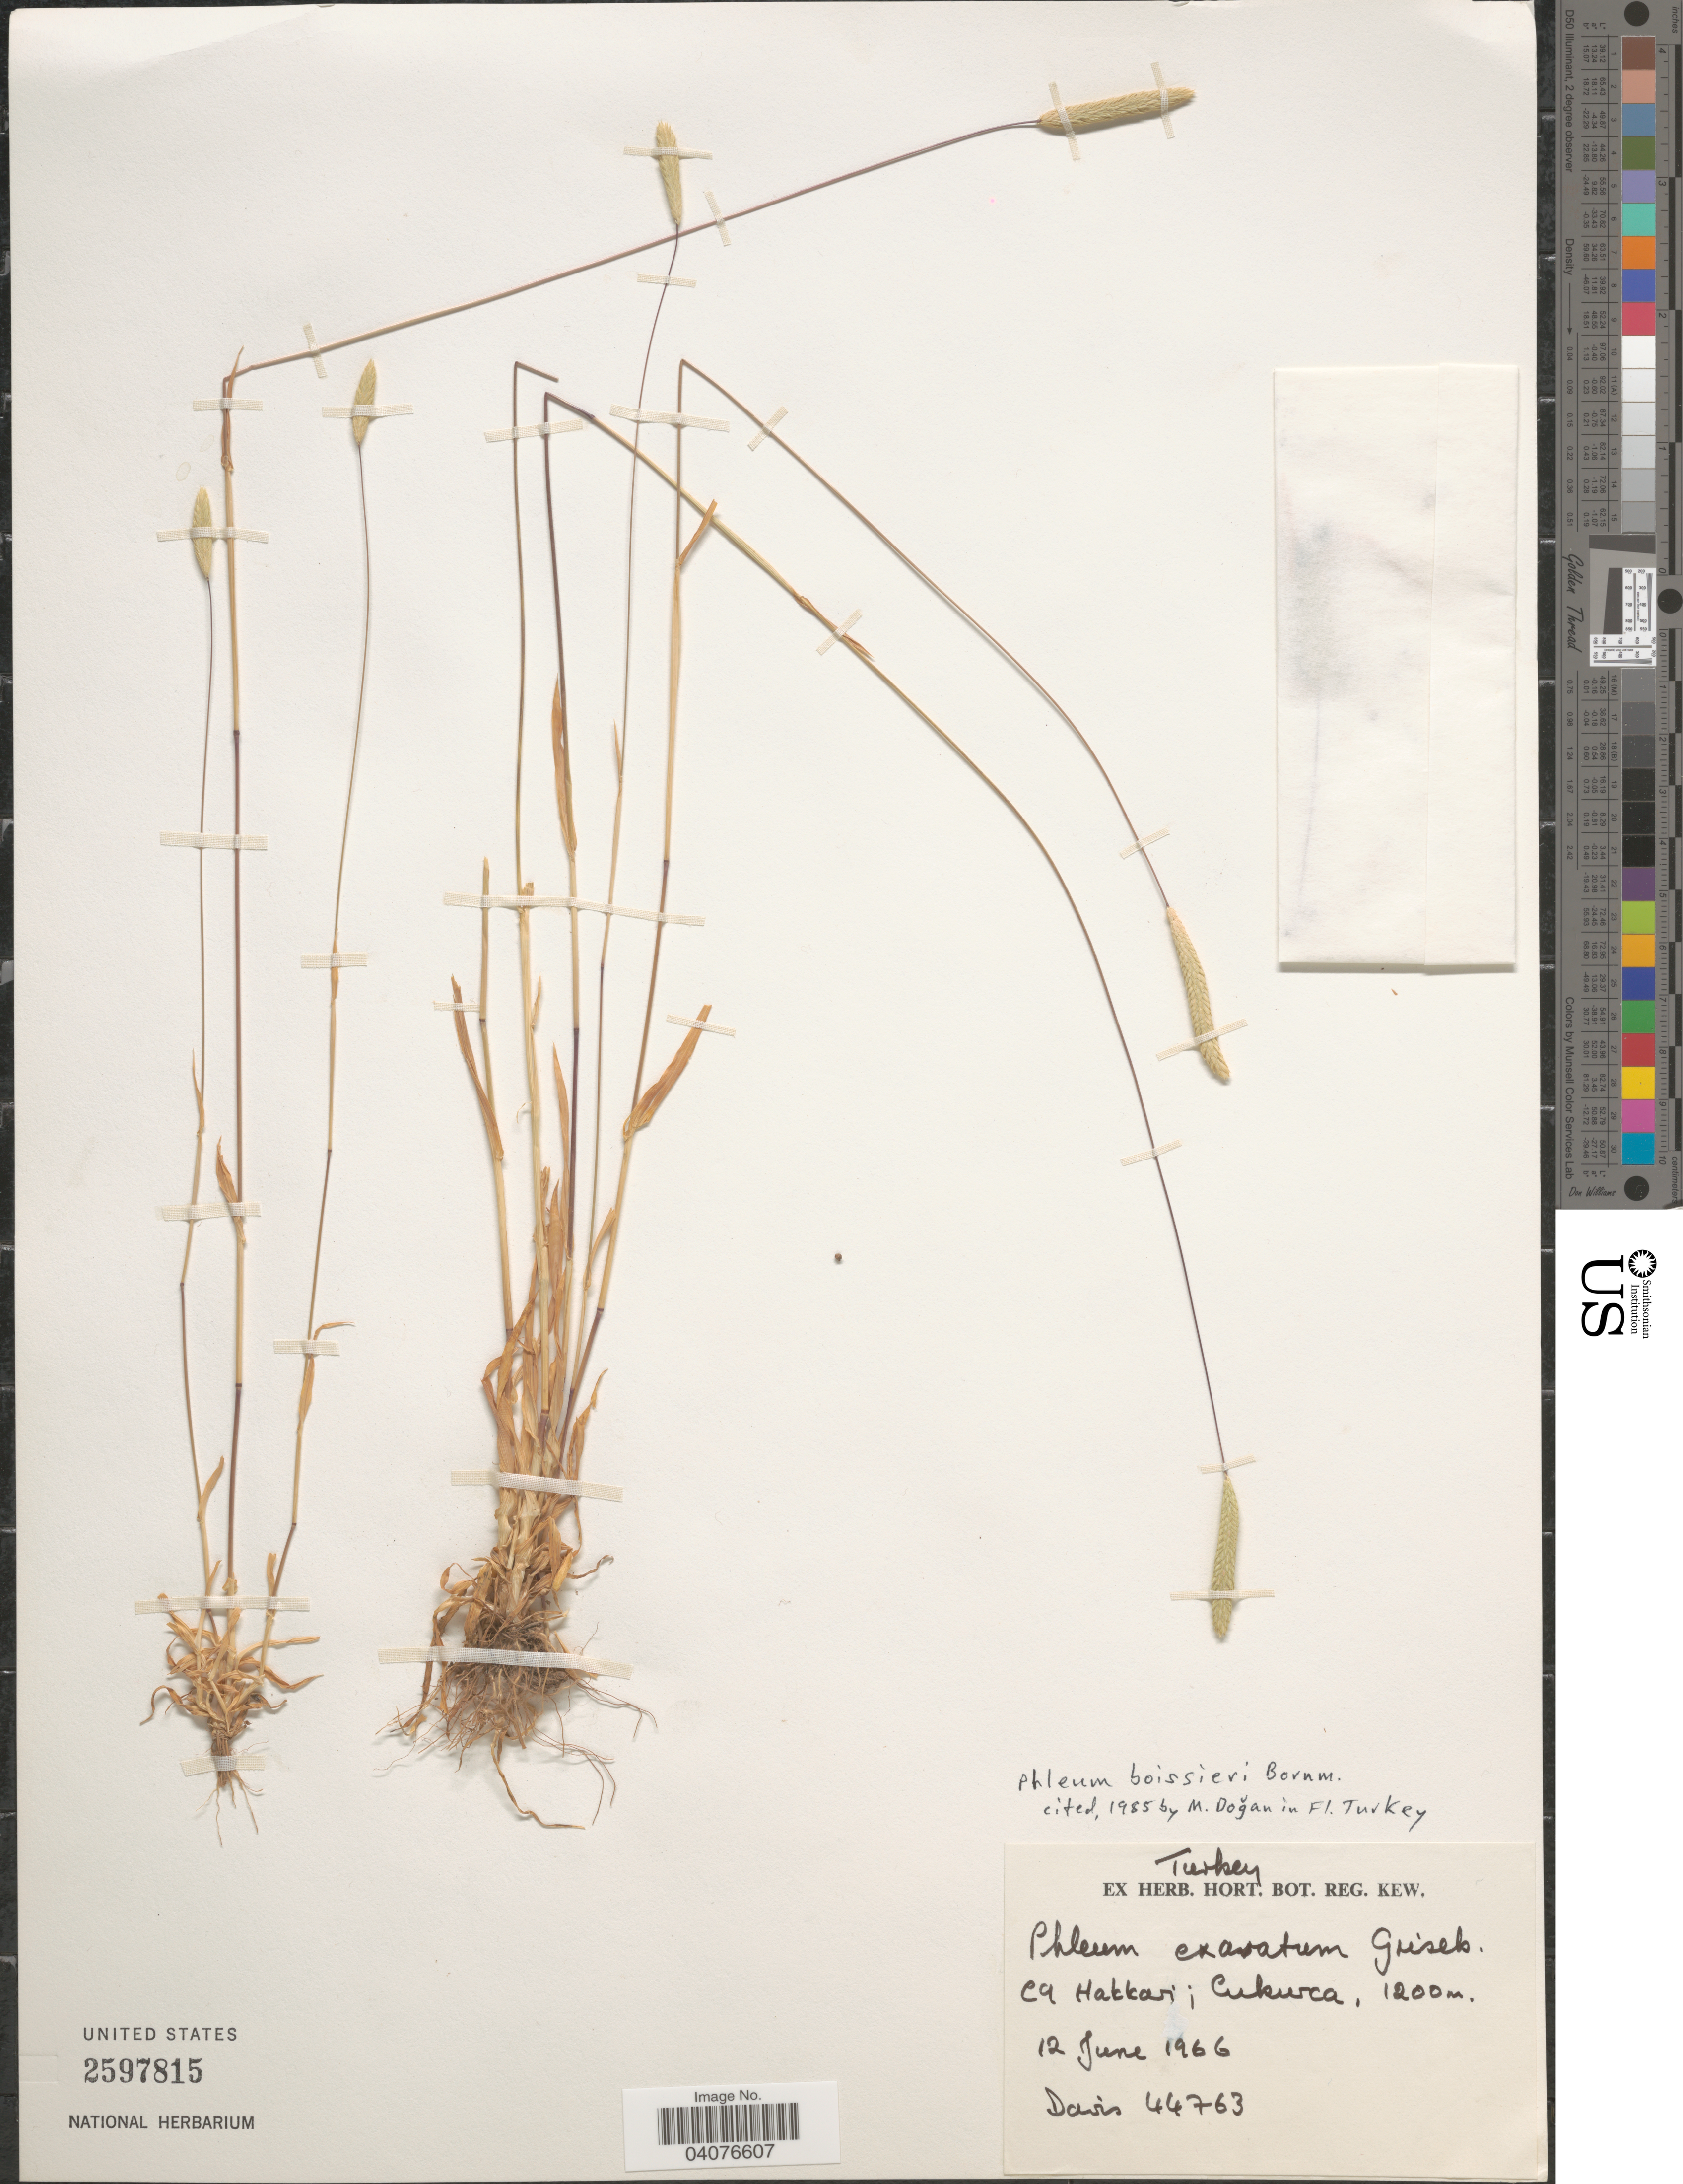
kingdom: Plantae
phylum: Tracheophyta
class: Liliopsida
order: Poales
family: Poaceae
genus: Phleum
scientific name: Phleum boissieri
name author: Bornm.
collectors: -. Davis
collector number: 44763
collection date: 1966-06-12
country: Turkey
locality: C9 Hakkari; Cukurca.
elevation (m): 1200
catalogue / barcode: US 2597815